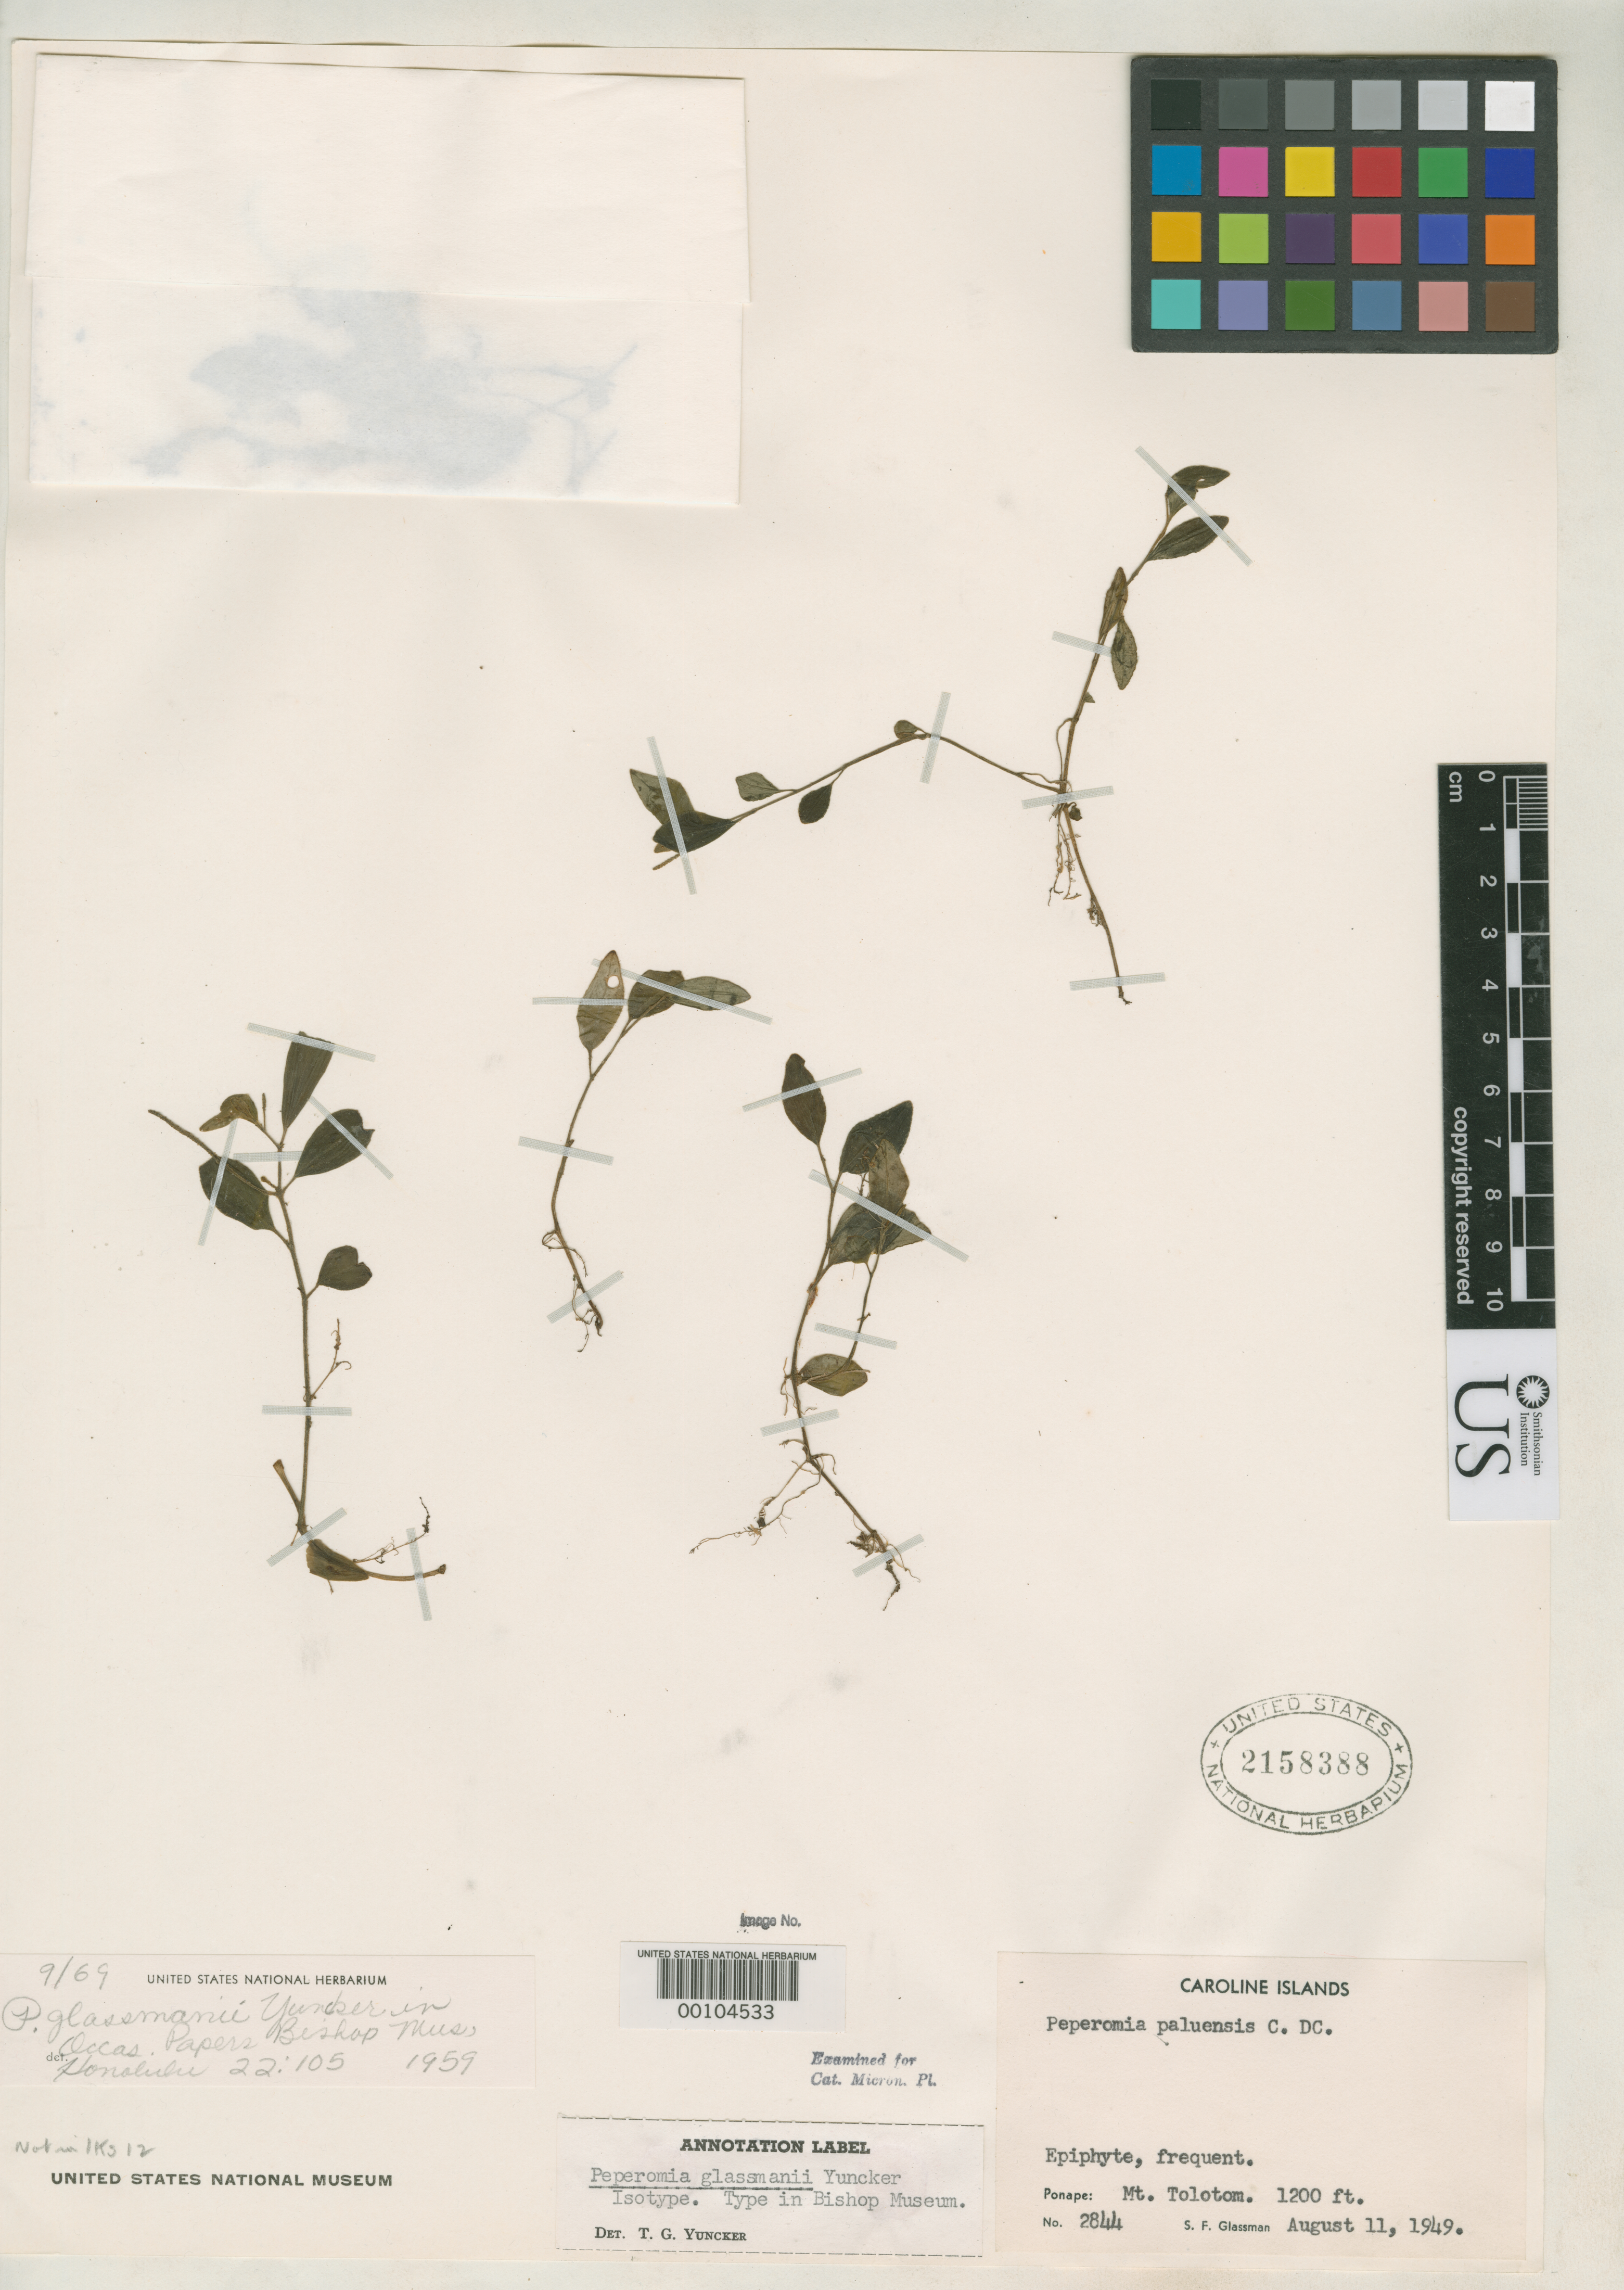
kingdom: Plantae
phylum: Tracheophyta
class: Magnoliopsida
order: Piperales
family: Piperaceae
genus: Peperomia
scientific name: Peperomia glassmanii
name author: Yunck.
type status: Isotype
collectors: S. F. Glassman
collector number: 2844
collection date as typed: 11 Aug 1949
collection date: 1949-08-11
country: Micronesia, Federated States of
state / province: Pohnpei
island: Pohnpei [Ponape]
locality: Mt. Tolotom.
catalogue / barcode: US 2158388